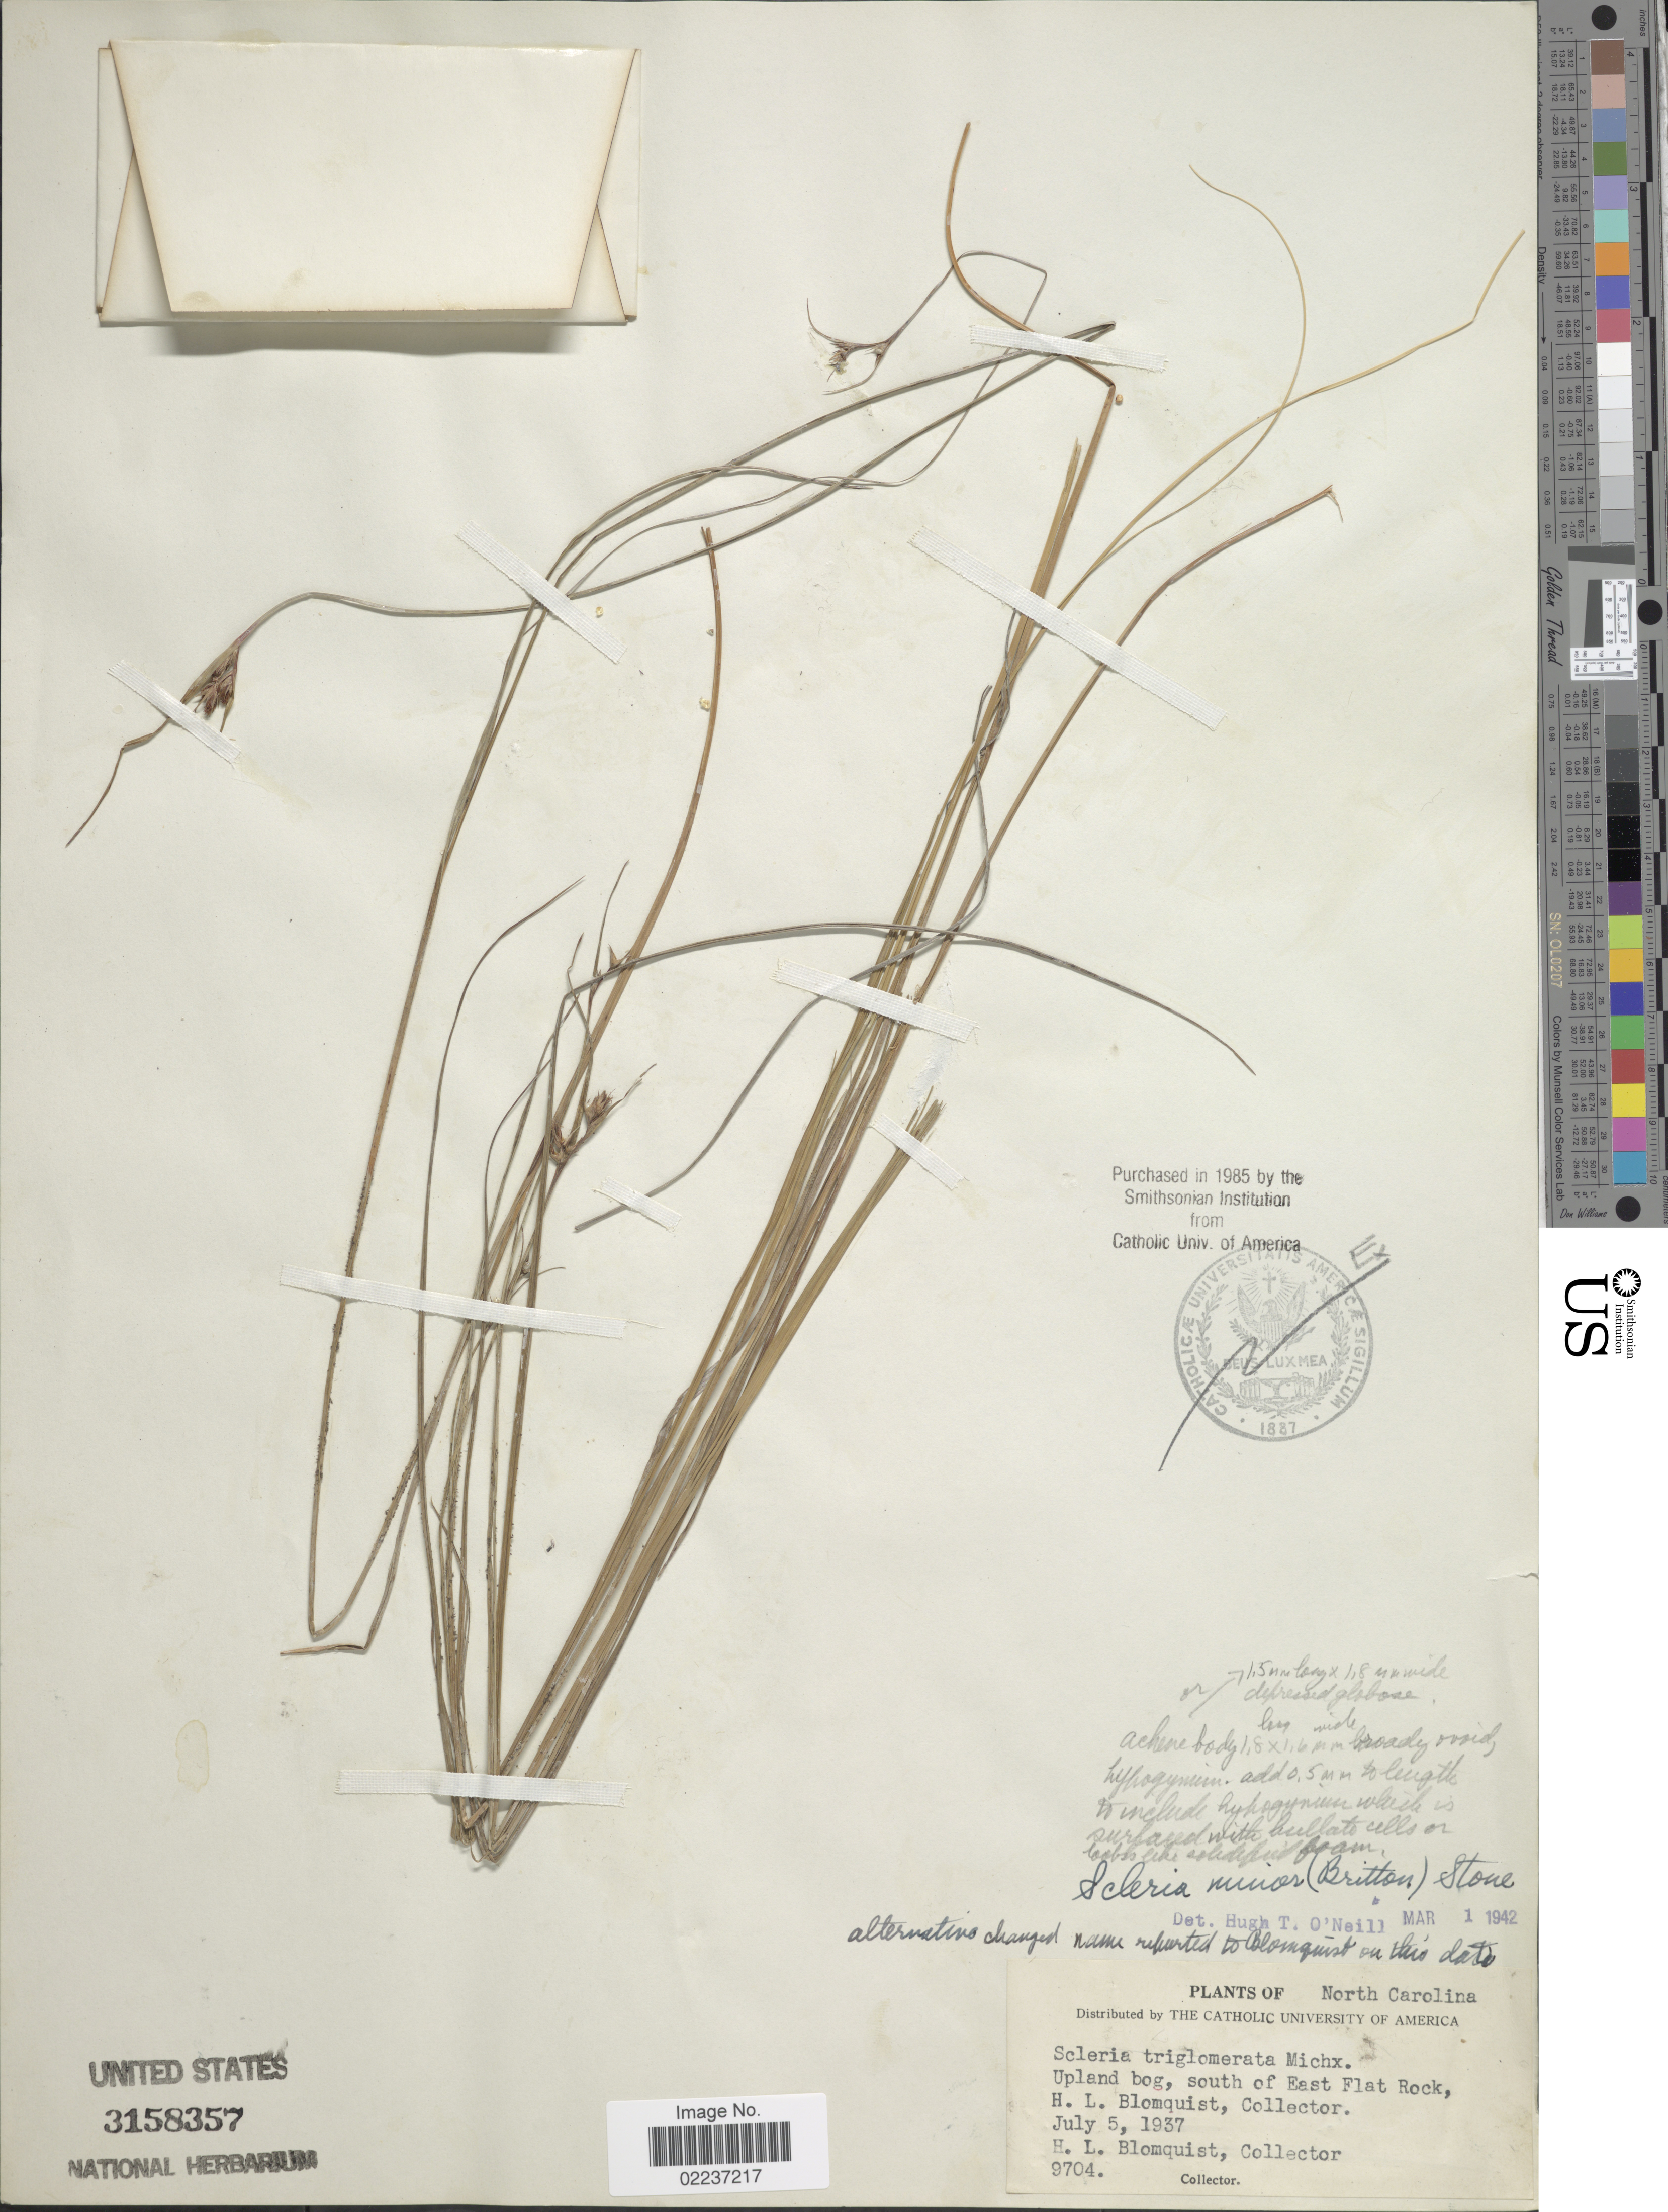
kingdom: Plantae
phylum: Tracheophyta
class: Liliopsida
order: Poales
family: Cyperaceae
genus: Scleria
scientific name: Scleria minor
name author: (Britton) W. Stone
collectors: H. Blomquist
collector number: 9704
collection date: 1937-07-05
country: United States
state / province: North Carolina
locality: Upland bog, south of East Flat Rock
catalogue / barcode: US 3158357